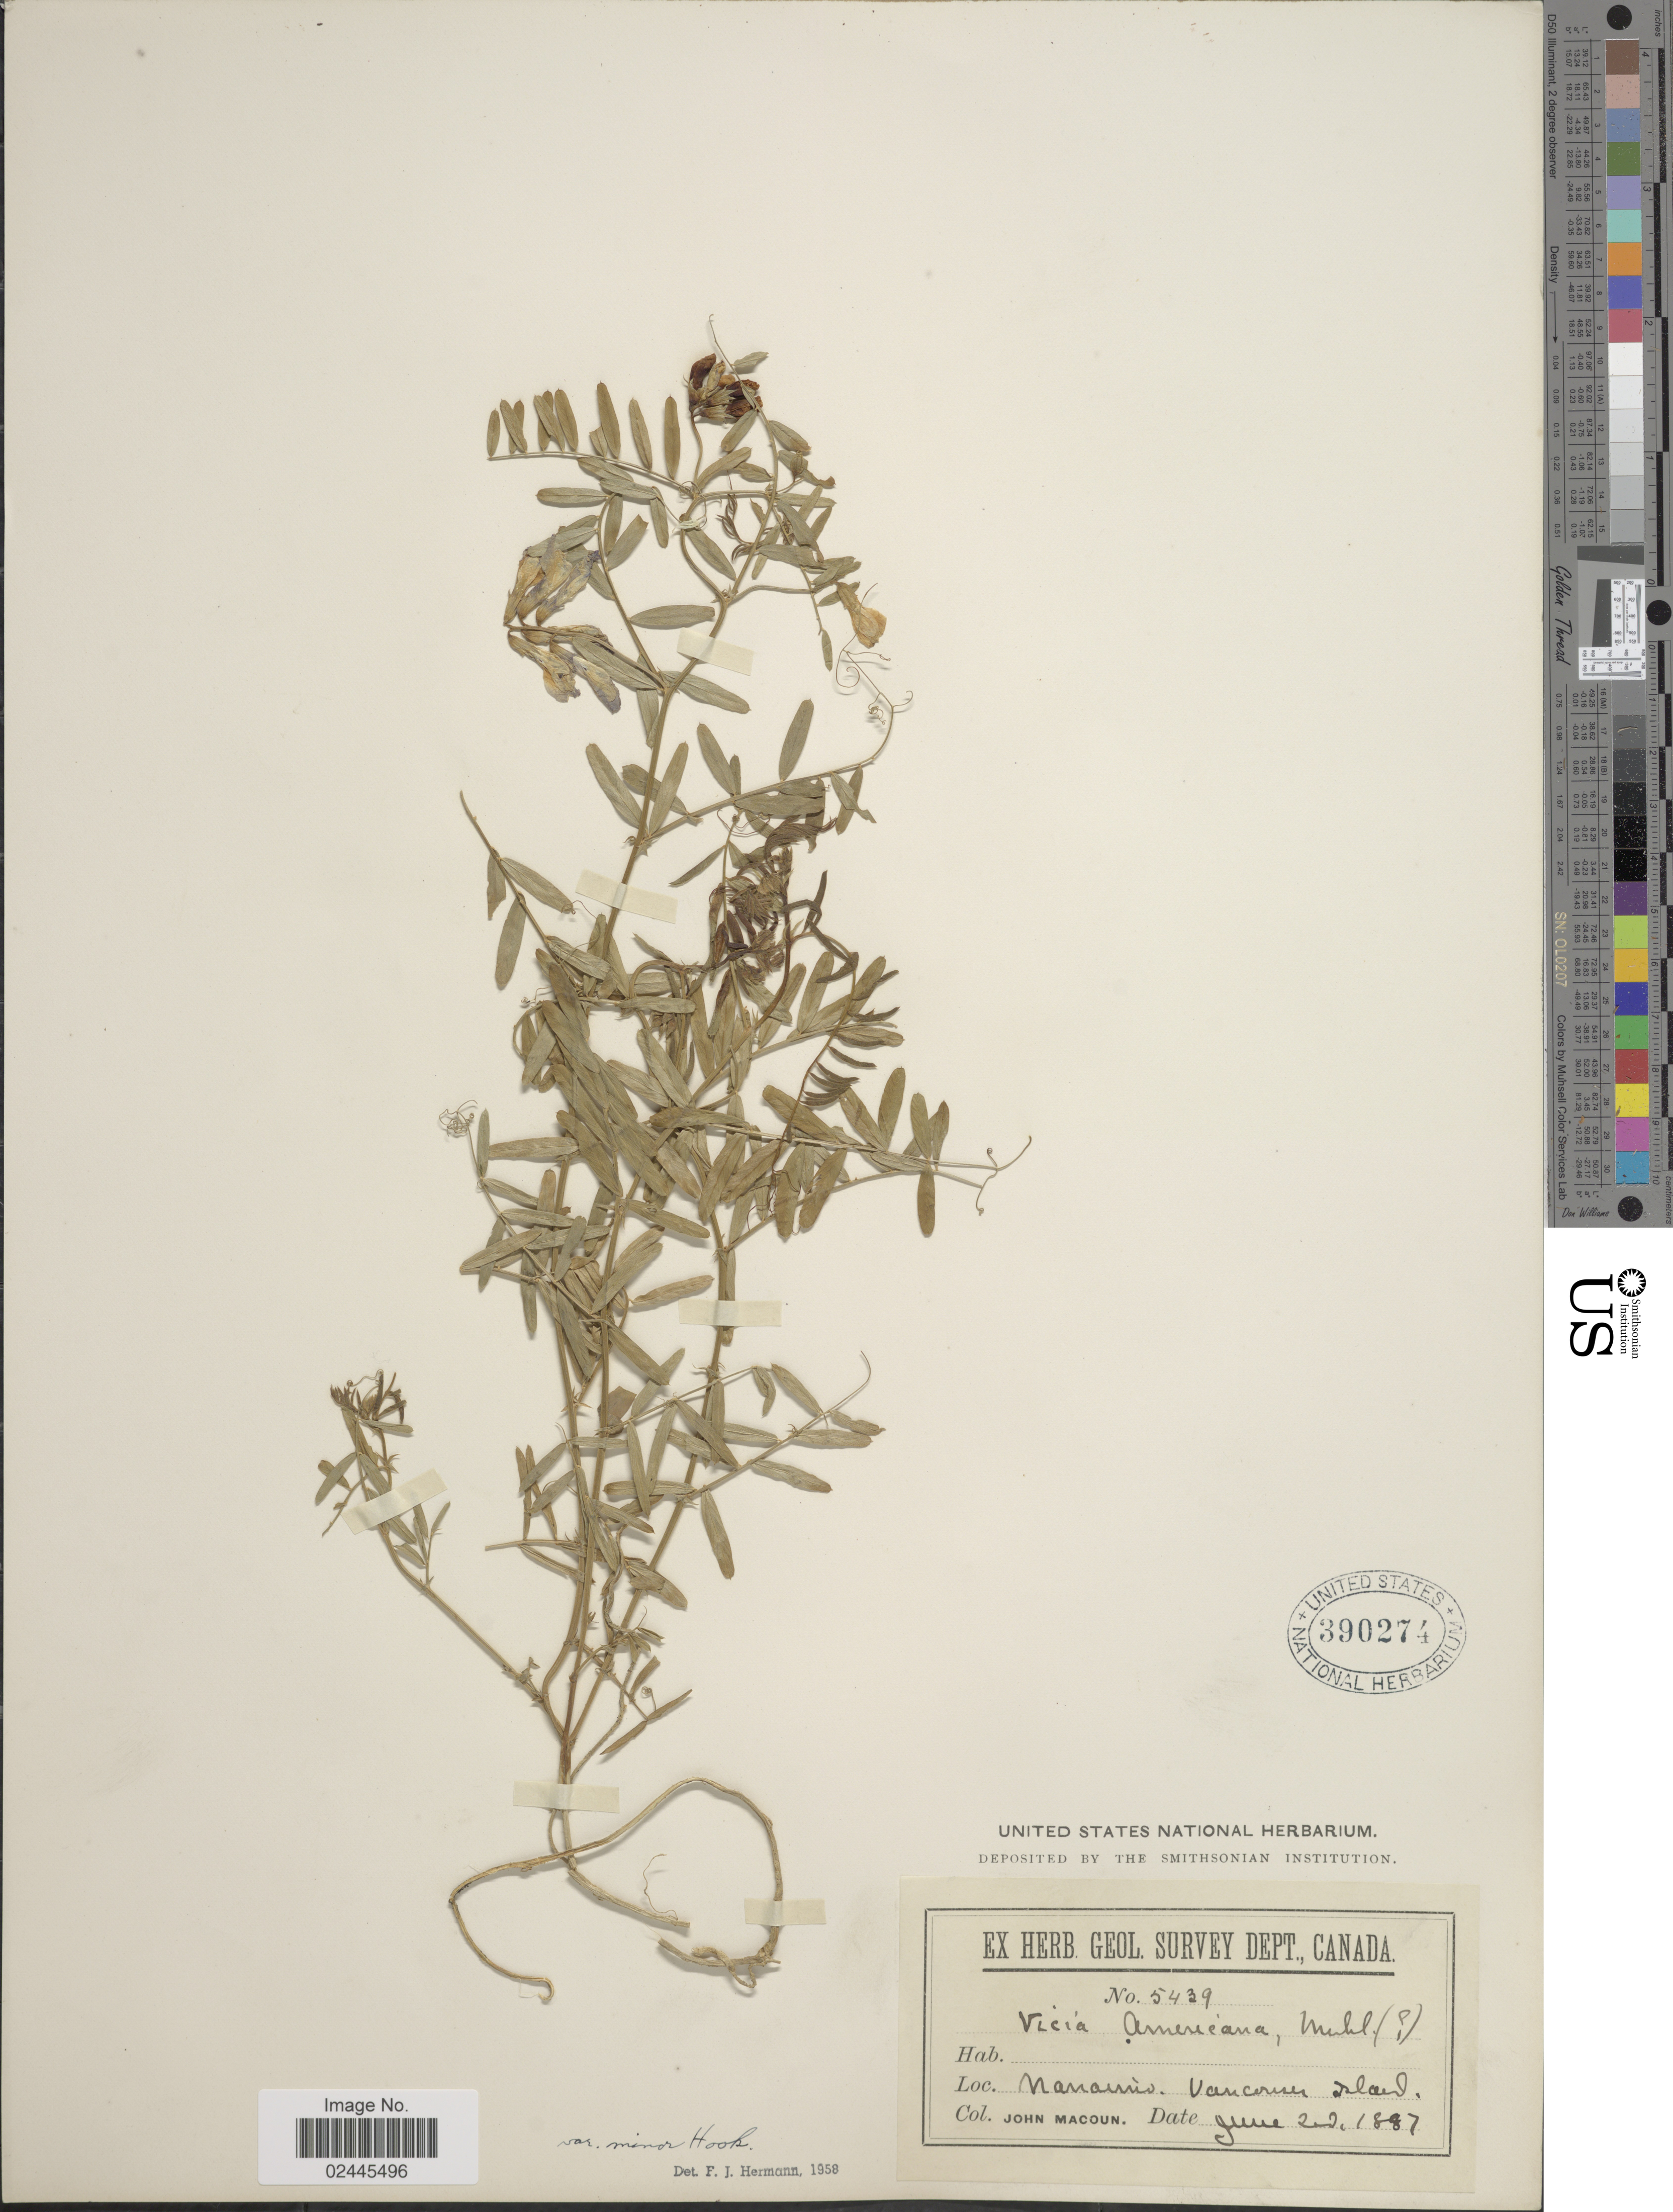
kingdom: Plantae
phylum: Tracheophyta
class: Magnoliopsida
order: Fabales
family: Fabaceae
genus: Vicia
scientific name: Vicia americana var. minor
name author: Hook.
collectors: J. Macoun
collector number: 5439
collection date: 1887-06-20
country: Canada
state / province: British Columbia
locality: Nanaimo, Vancouver Island.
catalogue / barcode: US 390274